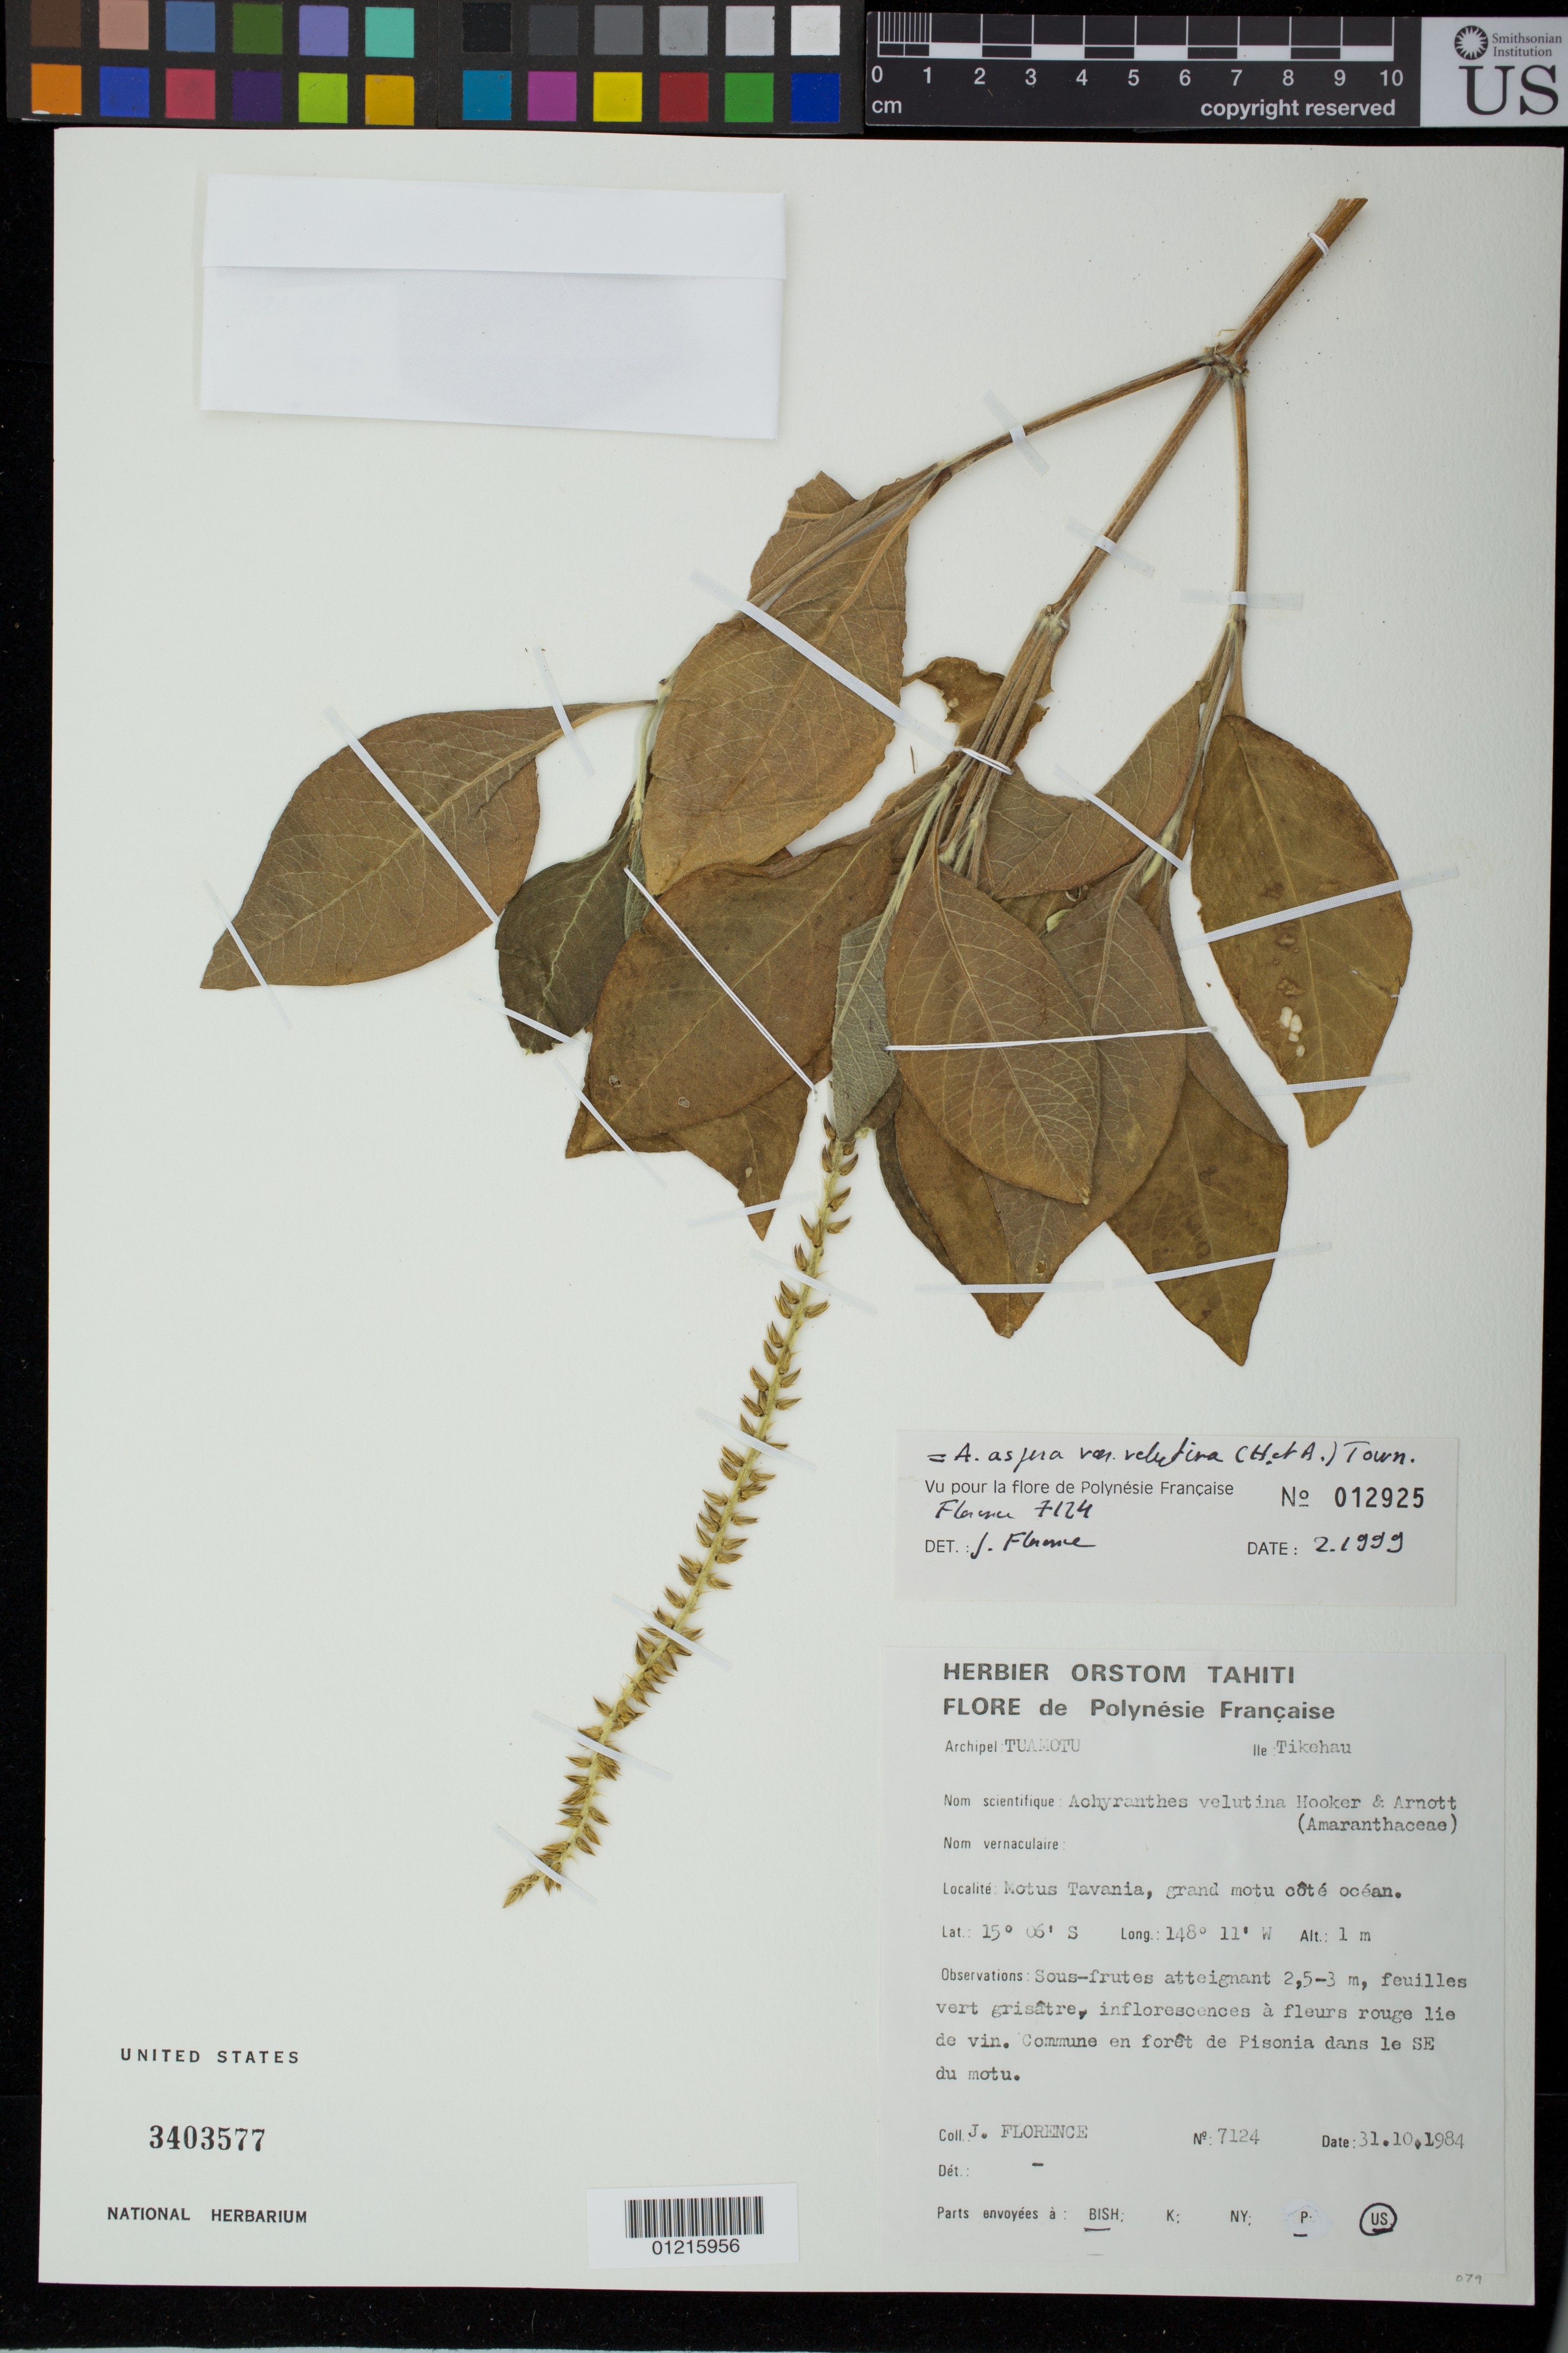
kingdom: Plantae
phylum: Tracheophyta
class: Magnoliopsida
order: Caryophyllales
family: Amaranthaceae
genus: Achyranthes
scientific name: Achyranthes aspera var. velutina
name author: (Hook. & Arn.) C. C. Towns.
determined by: Florence, J.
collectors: J. Florence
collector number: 7125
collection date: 1984-10-31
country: French Polynesia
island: Tikehau Atoll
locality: Dans le SE du motu, Motus Tavania, grand motu cotè ocèan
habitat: En forèt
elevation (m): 1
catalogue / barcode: US 3403577